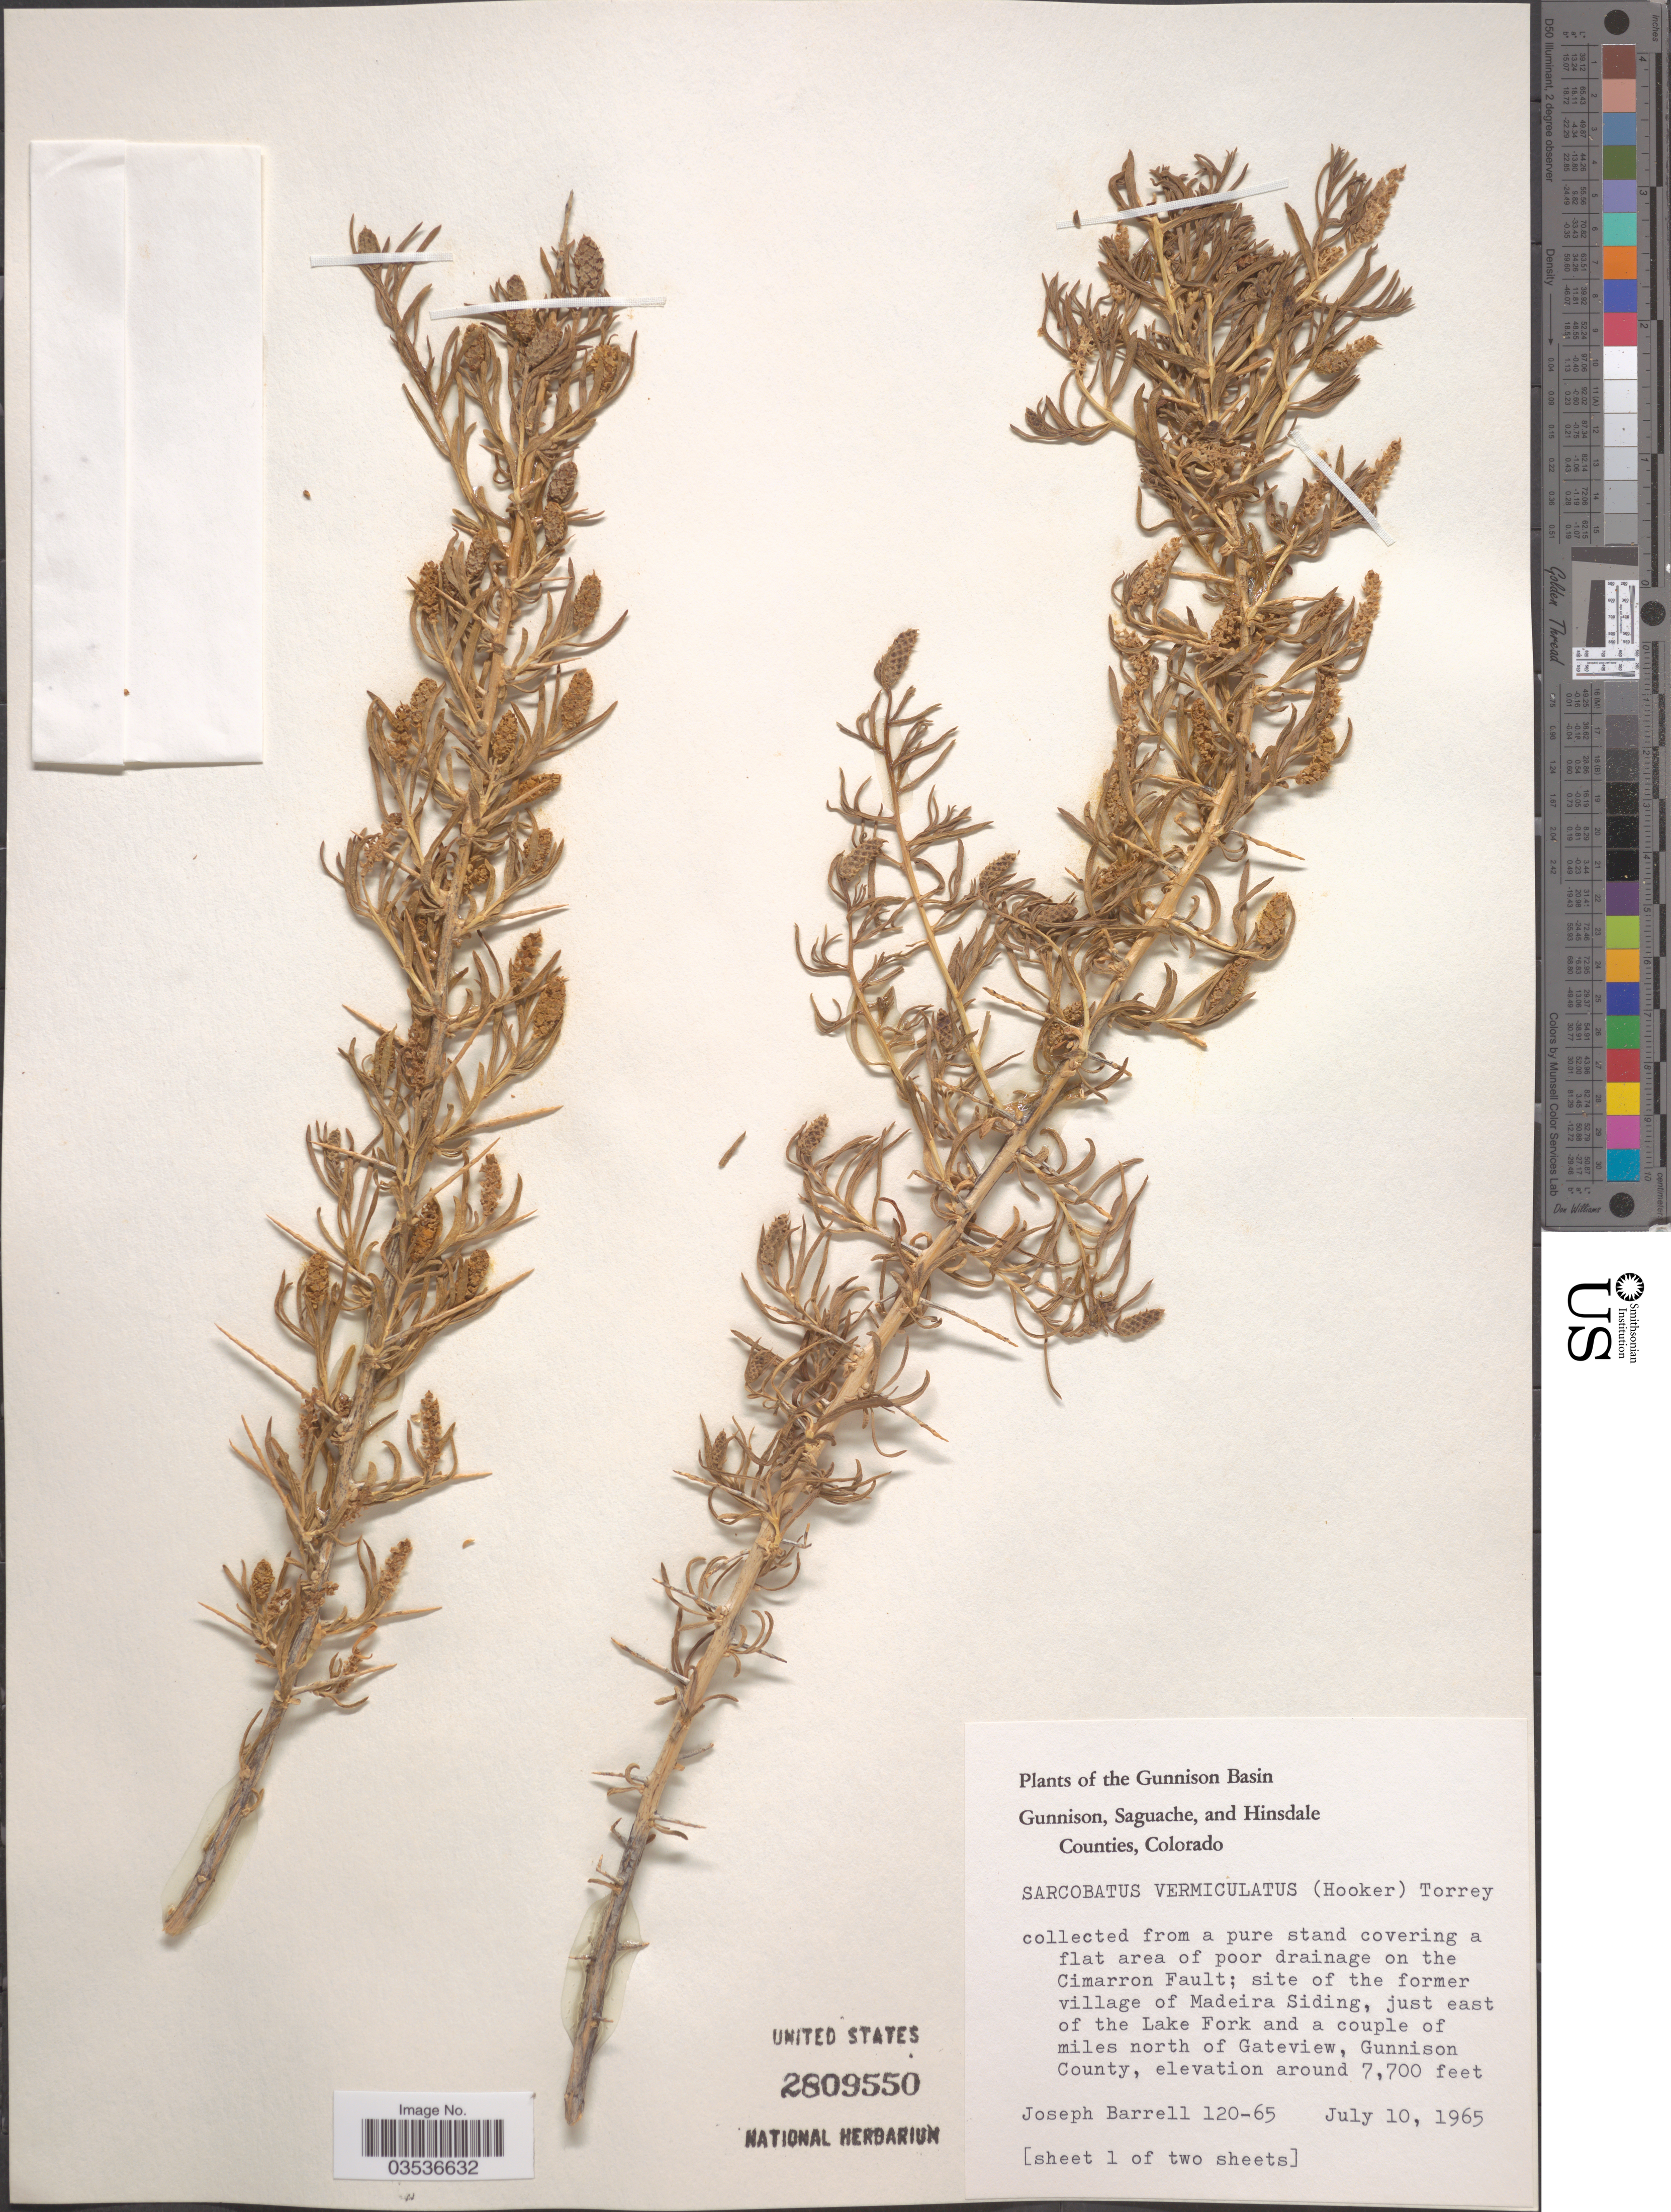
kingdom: Plantae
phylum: Tracheophyta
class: Magnoliopsida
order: Caryophyllales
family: Sarcobataceae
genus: Sarcobatus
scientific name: Sarcobatus vermiculatus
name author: (Hook.) Torr.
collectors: J. Barrell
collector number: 120-65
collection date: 1965-07-10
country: United States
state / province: Colorado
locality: The Gunnison Basin. On the Cimarron Fault; site of the former village of Madeira Siding, just east of the Lake Fork and a couple of miles north of Gateview, Gunnison County.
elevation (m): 2347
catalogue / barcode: US 2809550